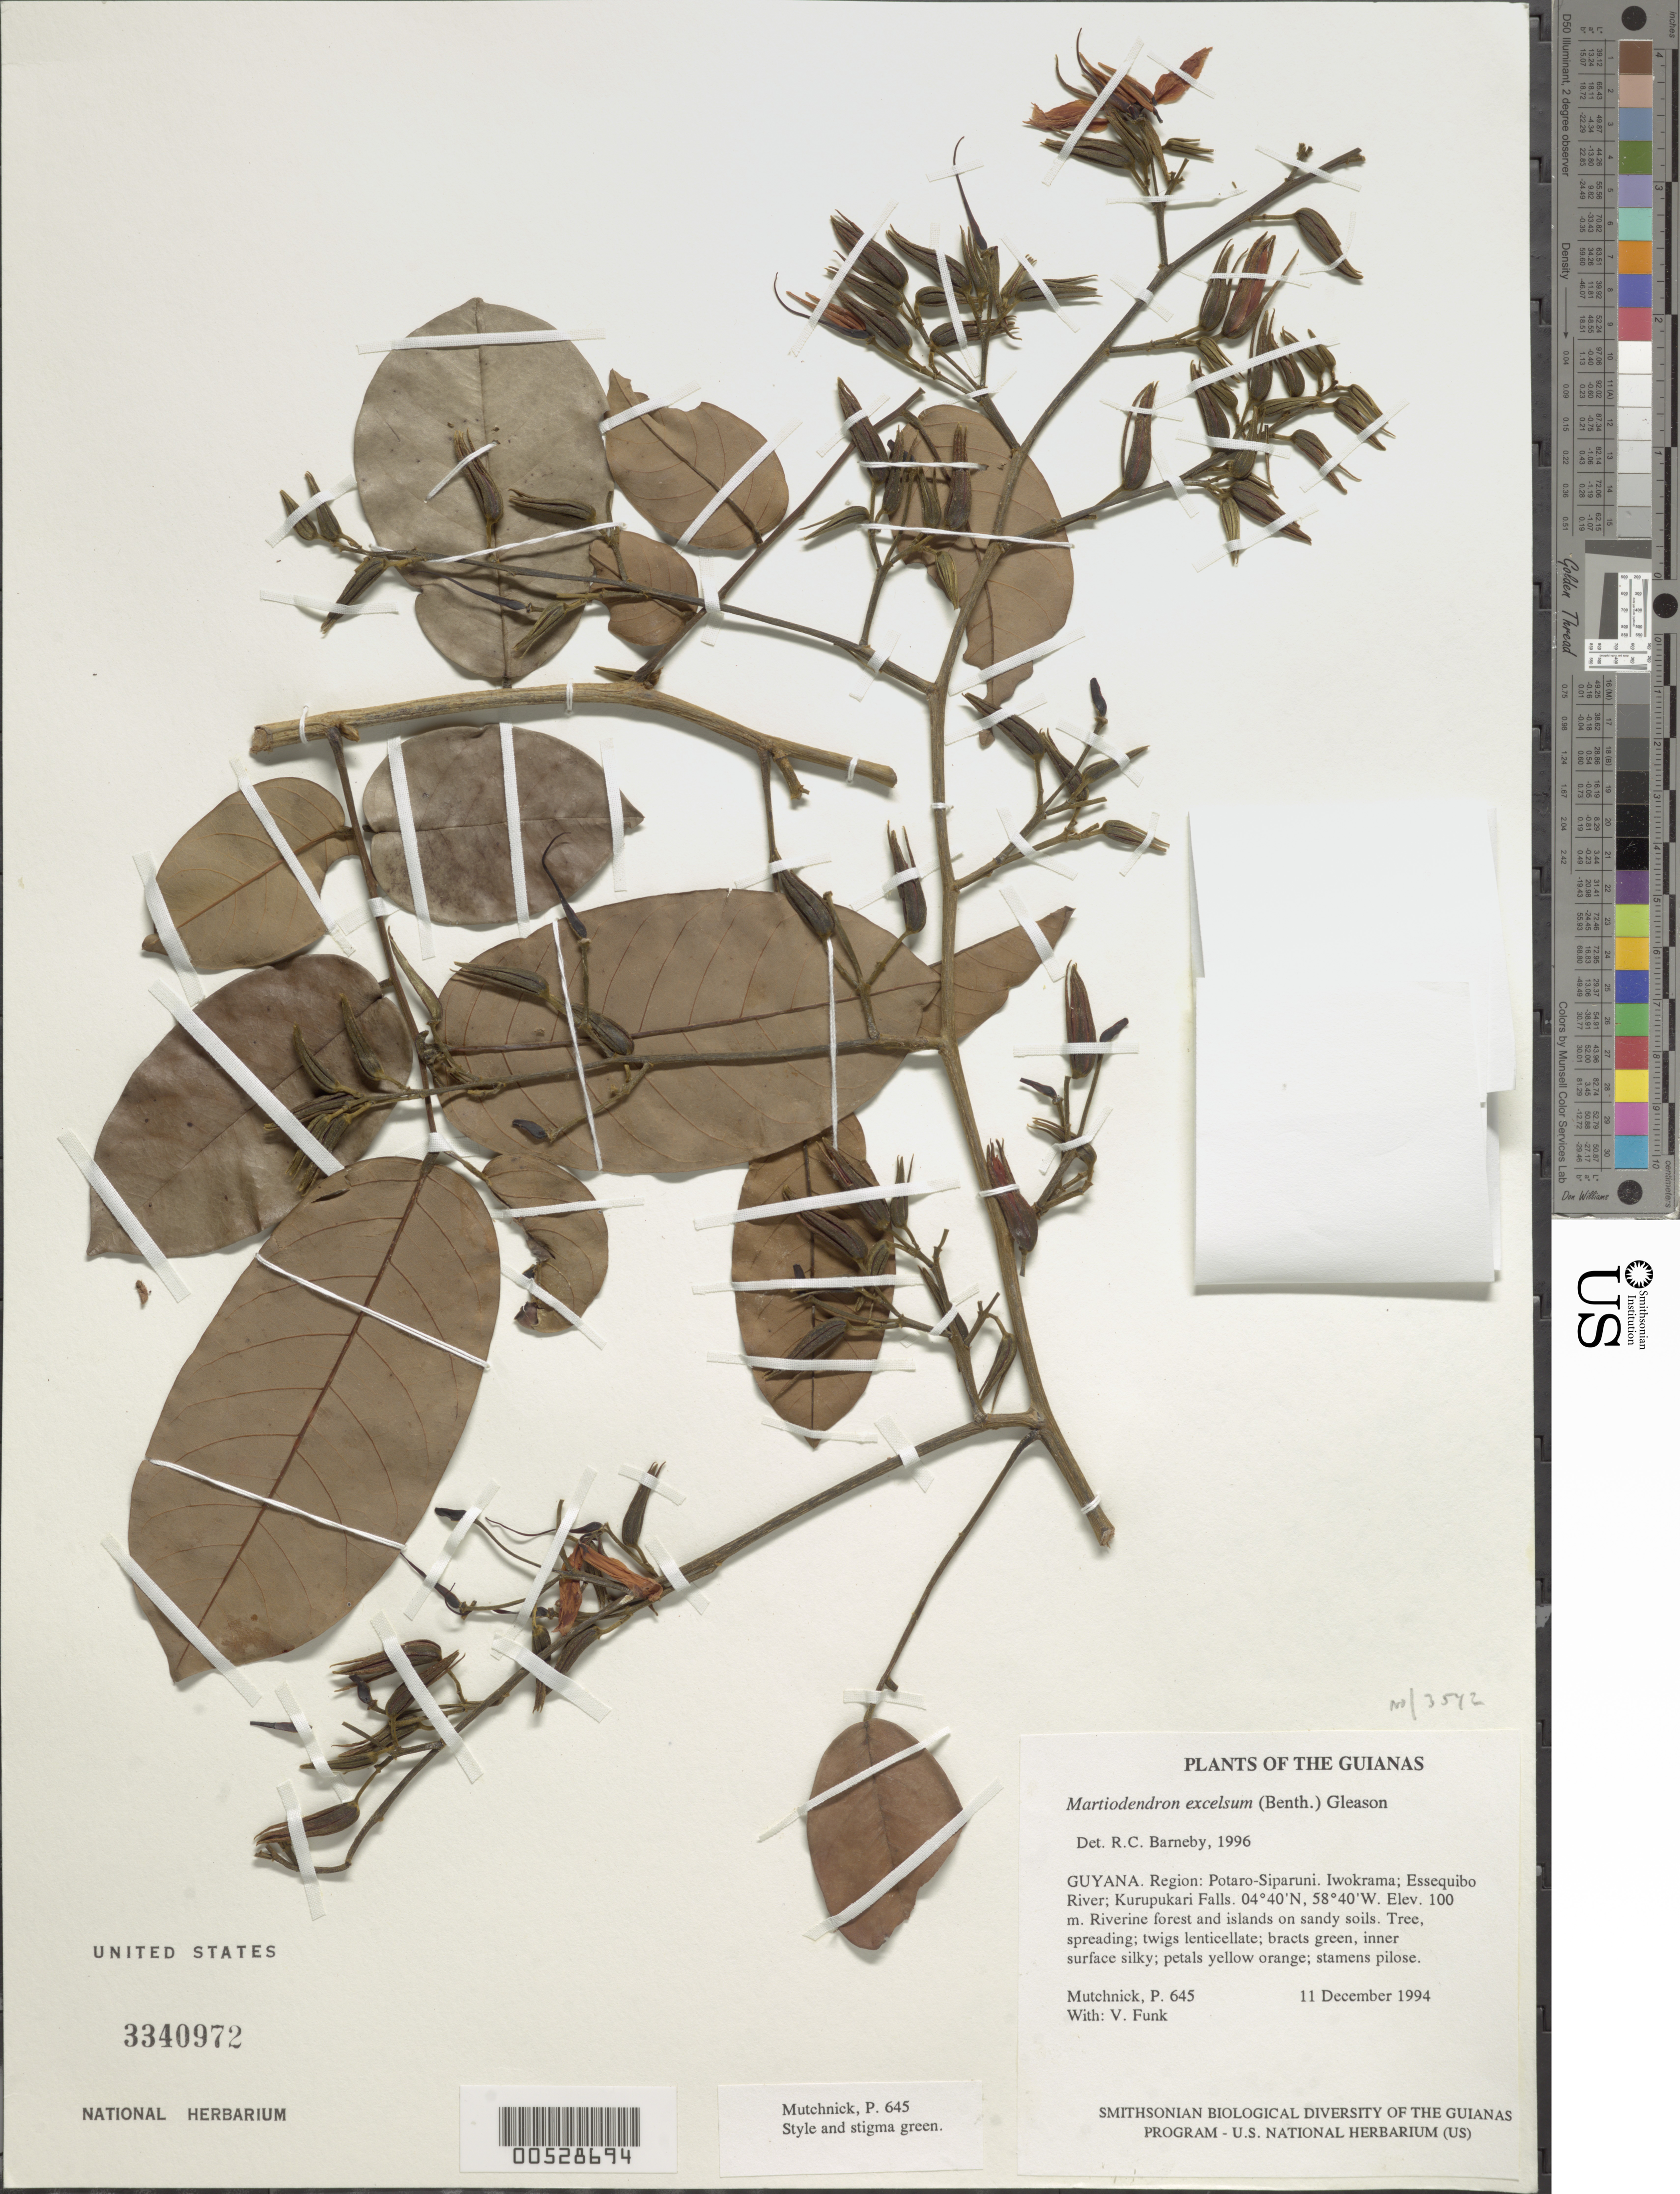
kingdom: Plantae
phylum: Tracheophyta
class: Magnoliopsida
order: Fabales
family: Fabaceae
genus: Martiodendron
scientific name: Martiodendron excelsum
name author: (Benth.) Gleason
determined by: Barneby, Rupert C., (NY)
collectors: P. Mutchnick & V. Funk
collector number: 645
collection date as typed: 11 December 1994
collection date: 1994-12-11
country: Guyana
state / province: Potaro-Siparuni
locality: Iwokrama; Essequibo River; Kurupukari Falls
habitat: Riverine forest and islands on sandy soils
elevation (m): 100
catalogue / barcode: US 3340972